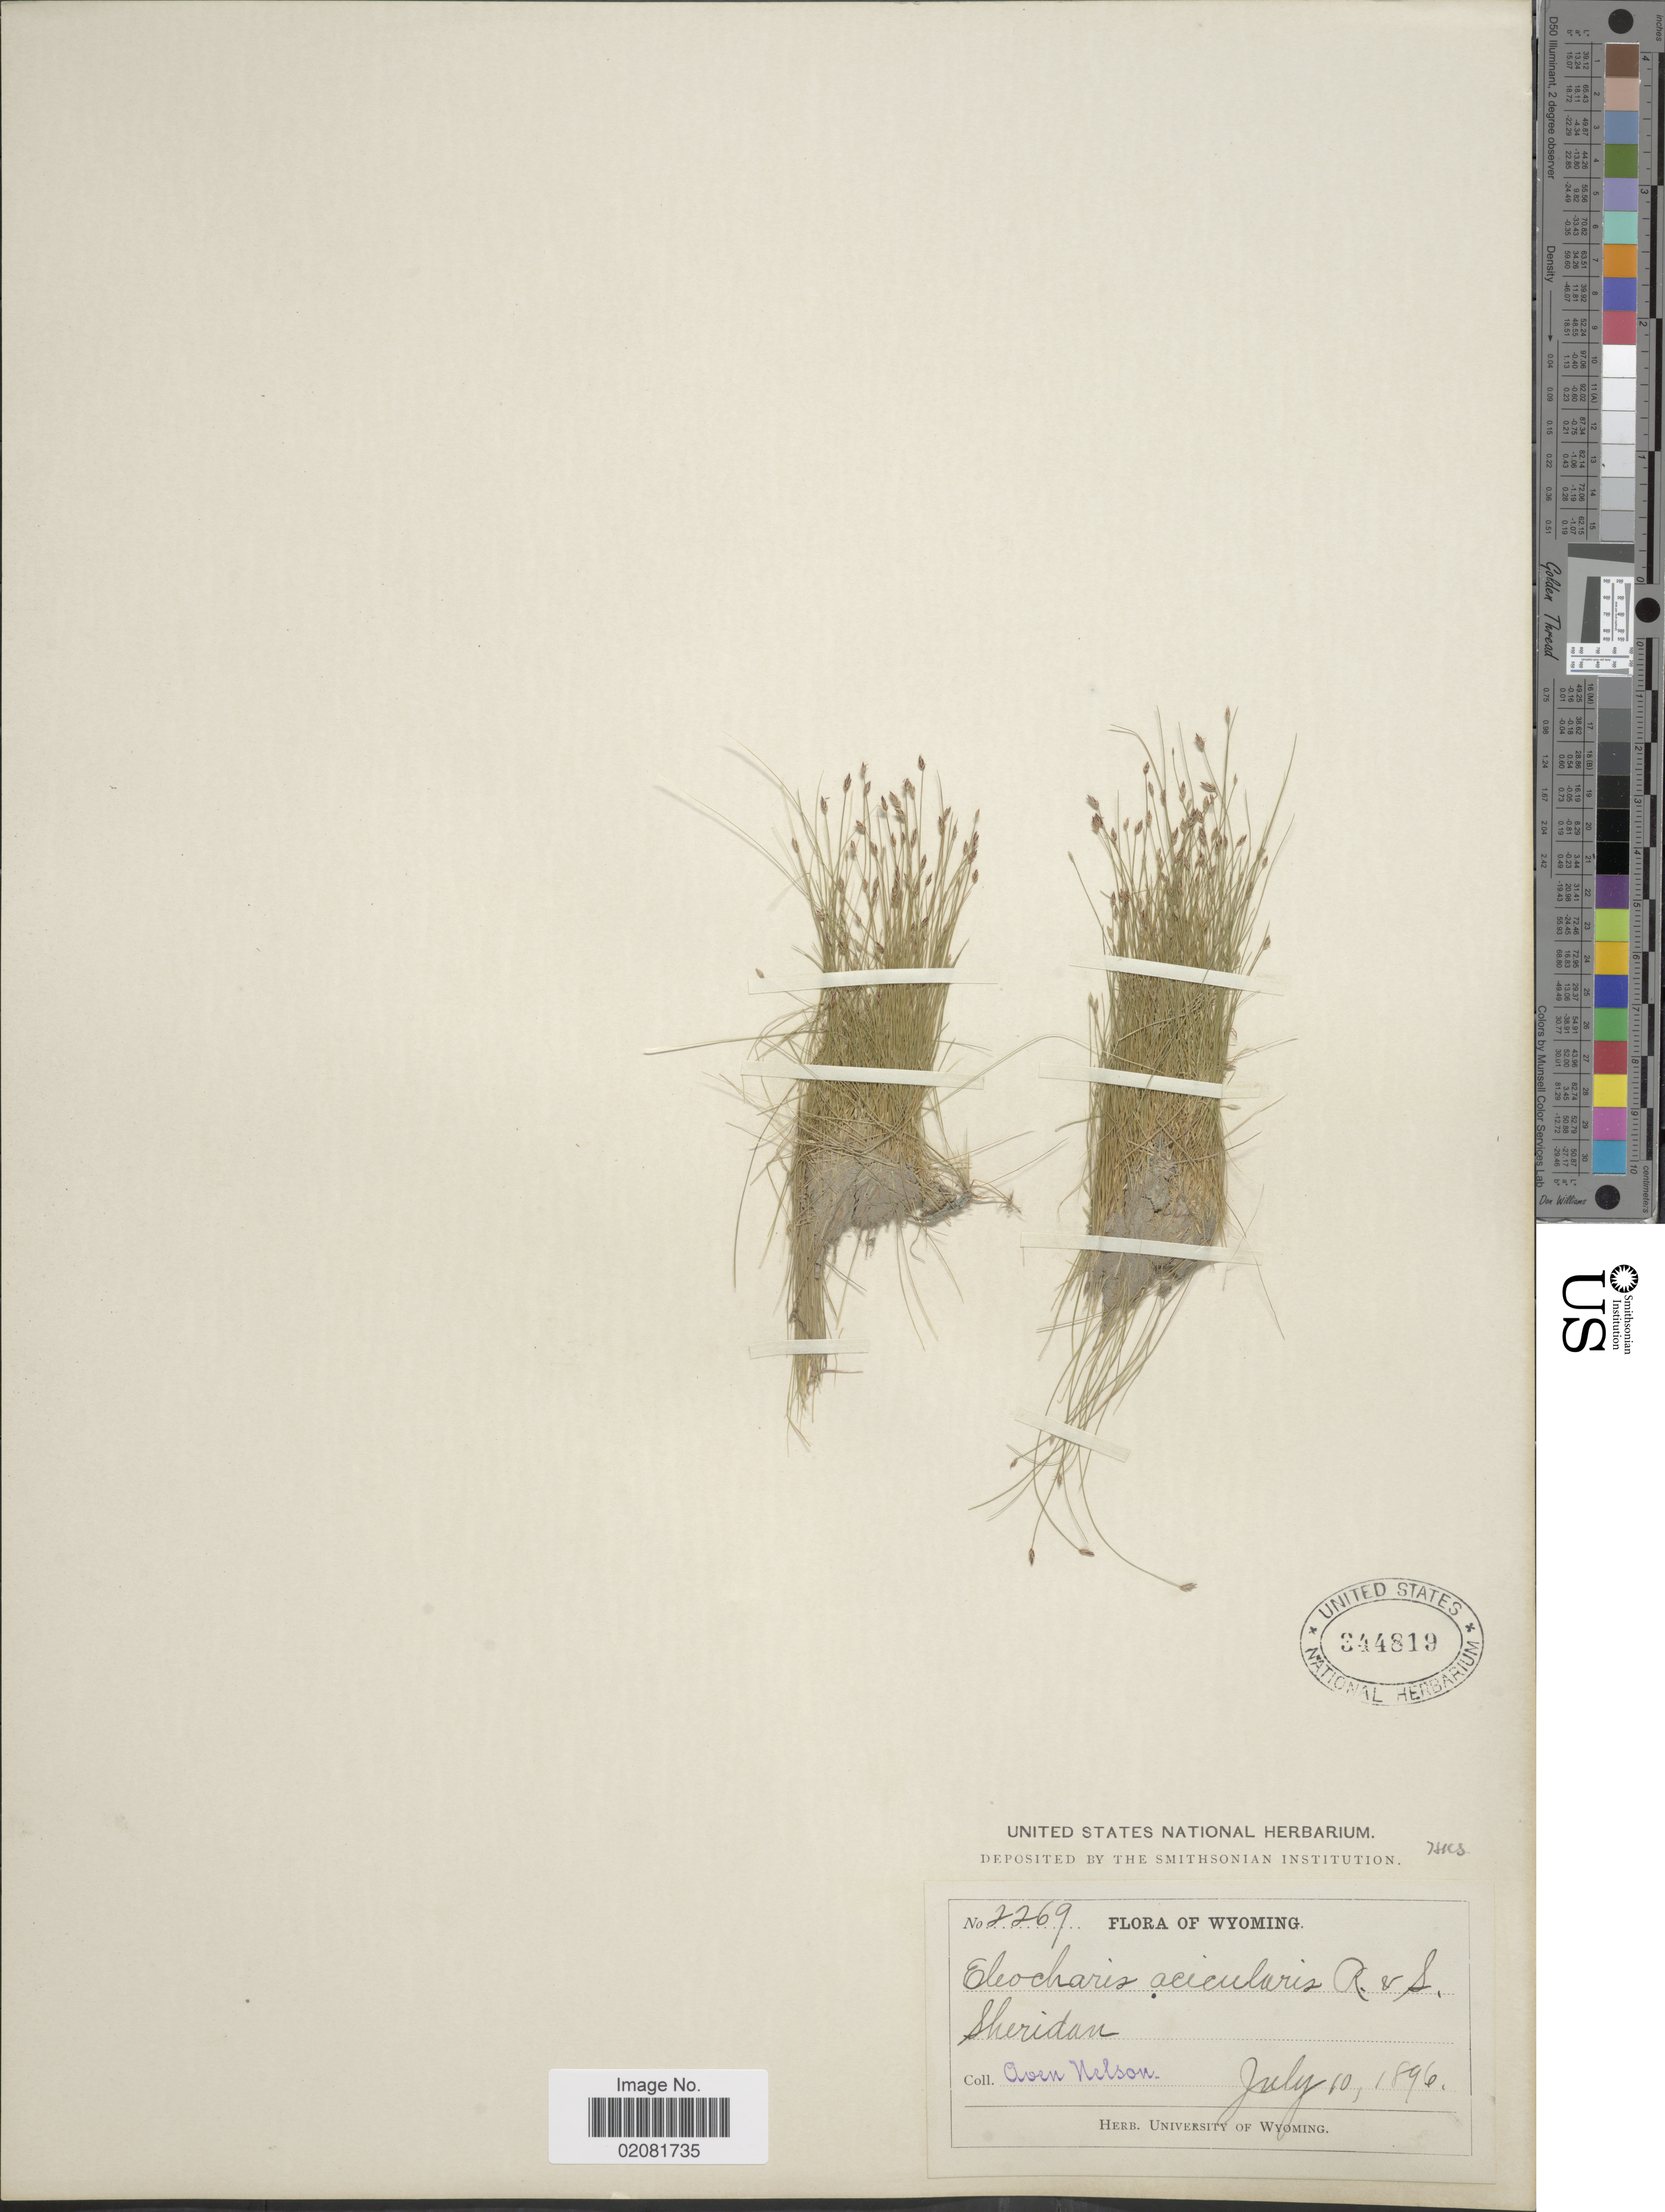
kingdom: Plantae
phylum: Tracheophyta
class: Liliopsida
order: Poales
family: Cyperaceae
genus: Eleocharis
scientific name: Eleocharis acicularis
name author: (L.) Roem. & Schult.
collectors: A. Nelson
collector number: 2269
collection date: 1896-07-10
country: United States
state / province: Wyoming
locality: Sheridan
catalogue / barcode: US 344819